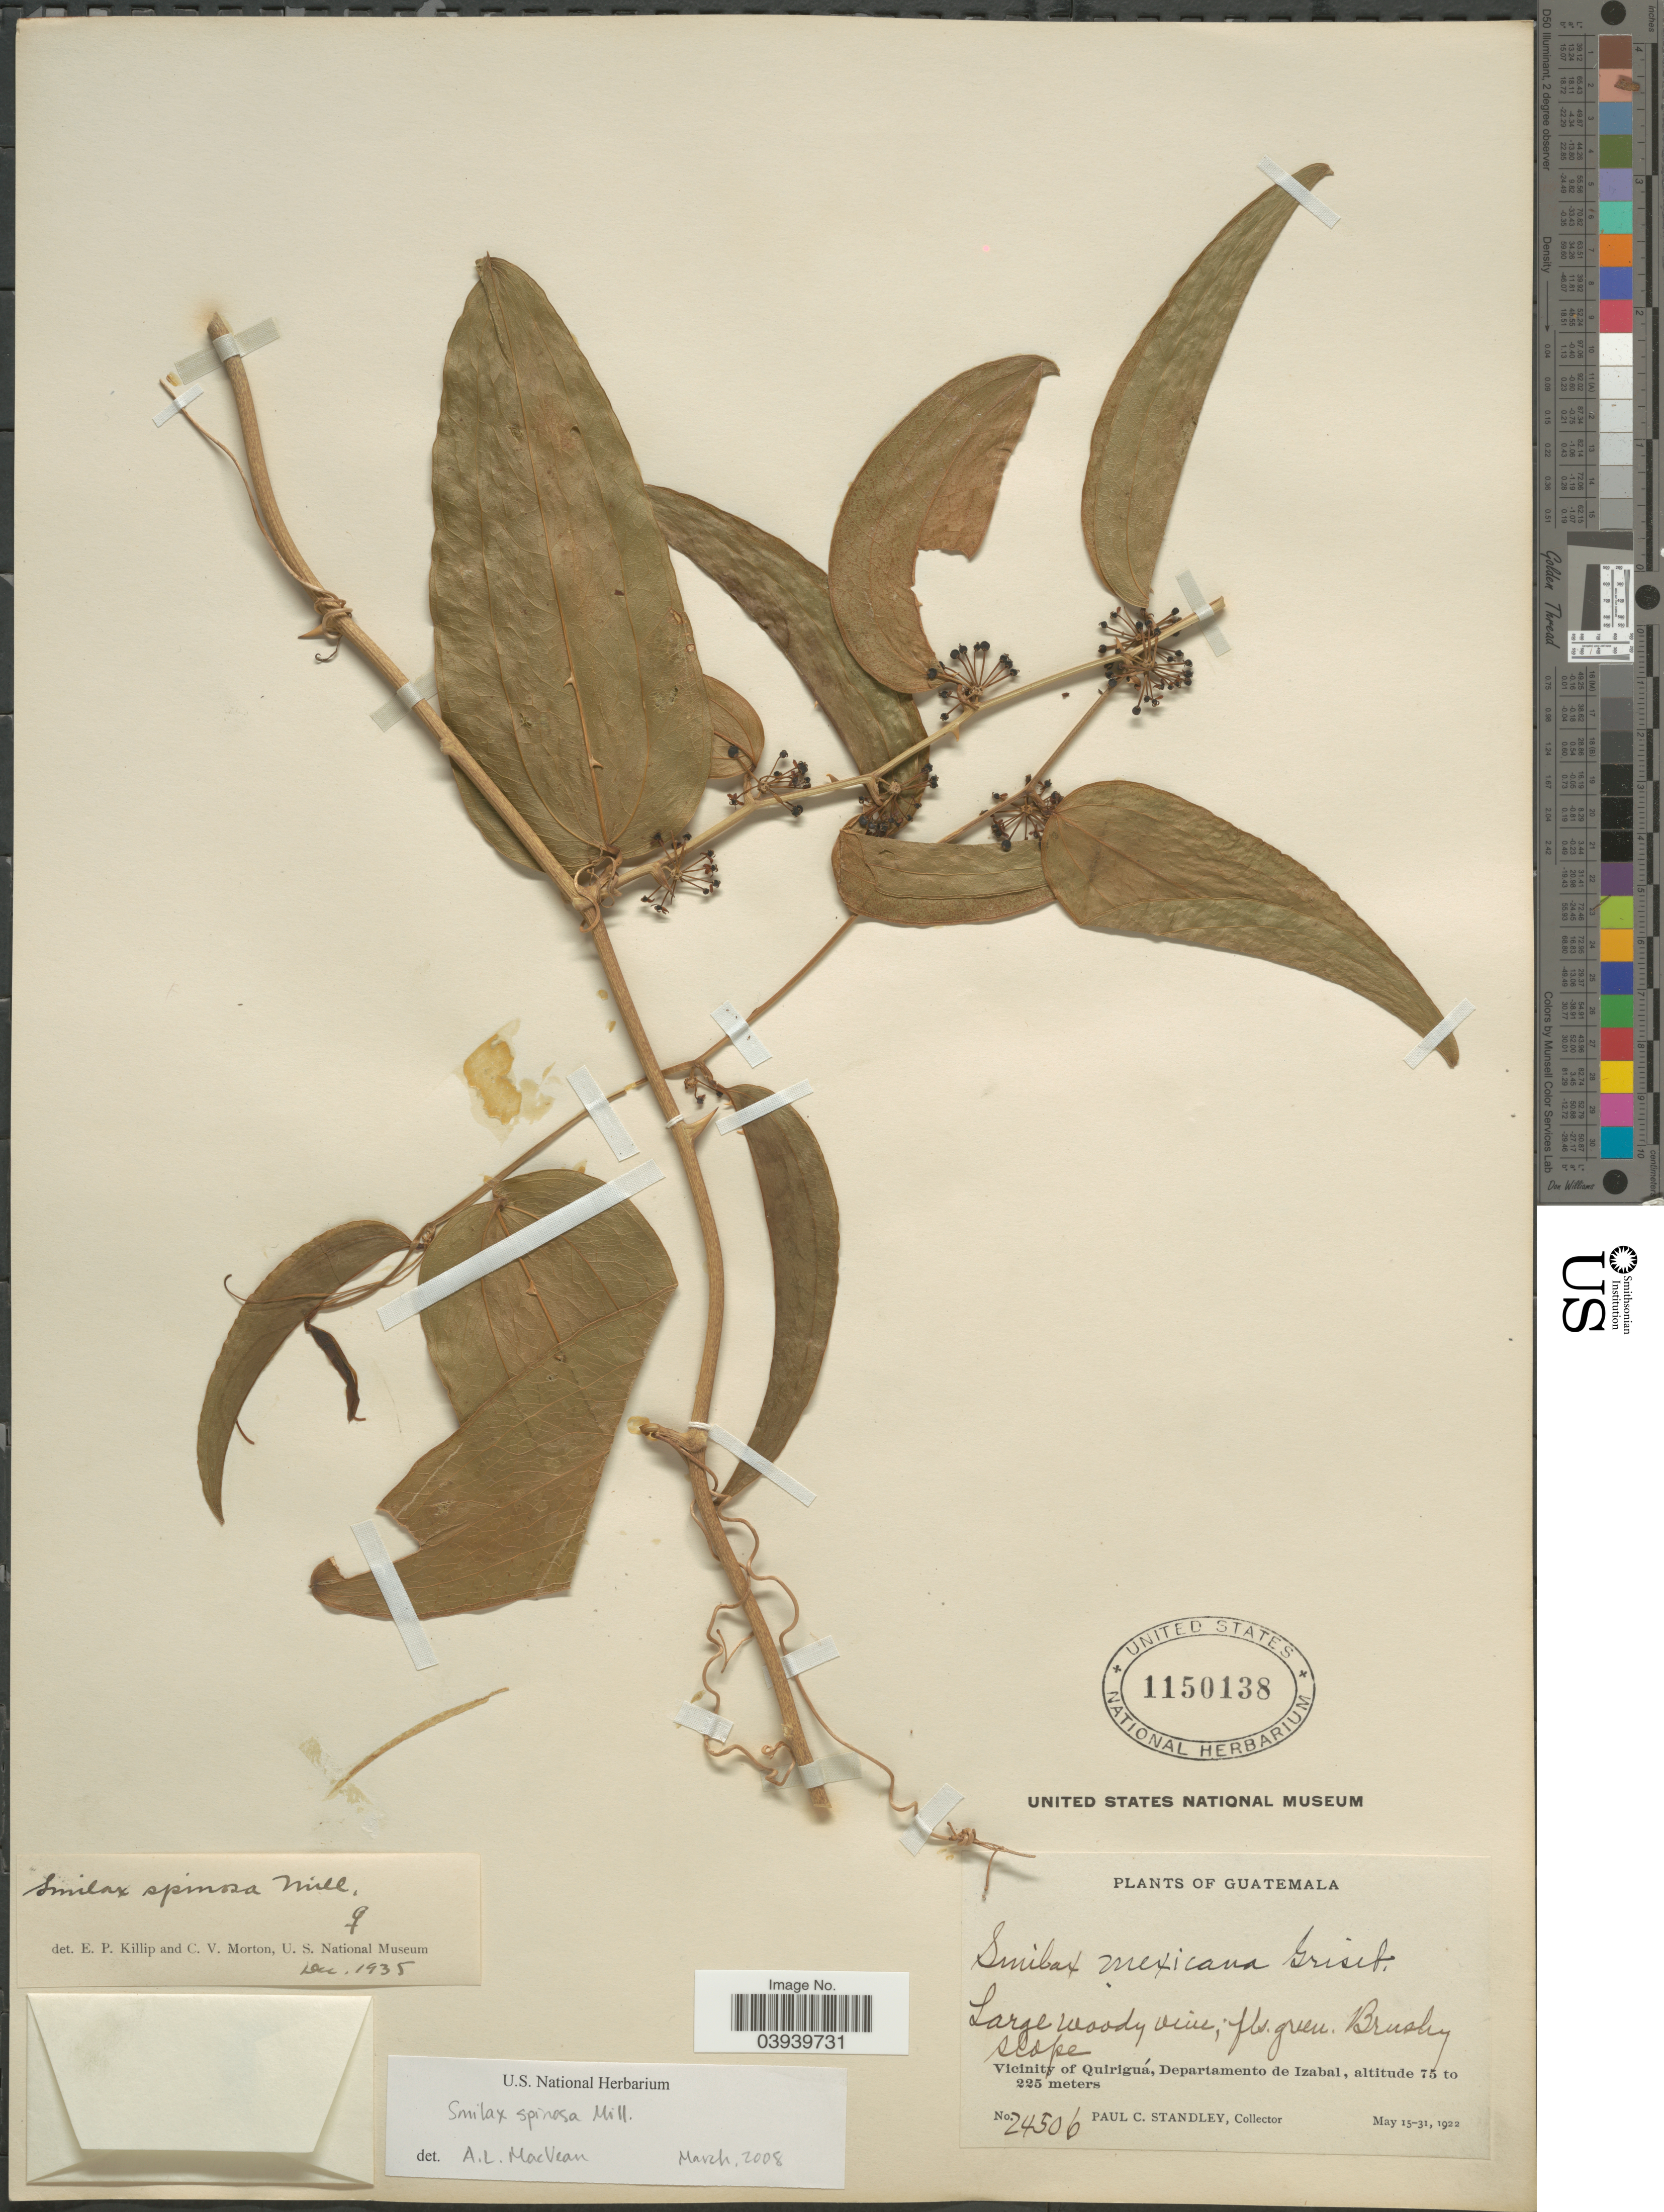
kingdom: Plantae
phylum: Tracheophyta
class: Liliopsida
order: Liliales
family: Smilacaceae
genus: Smilax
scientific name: Smilax spinosa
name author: Mill.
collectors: P. C. Standley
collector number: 24506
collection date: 1922-05-15/1922-05-31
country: Guatemala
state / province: Izabal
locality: Vicinity of Quiriguá, Departamento de Izabal.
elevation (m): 75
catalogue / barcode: US 1150138